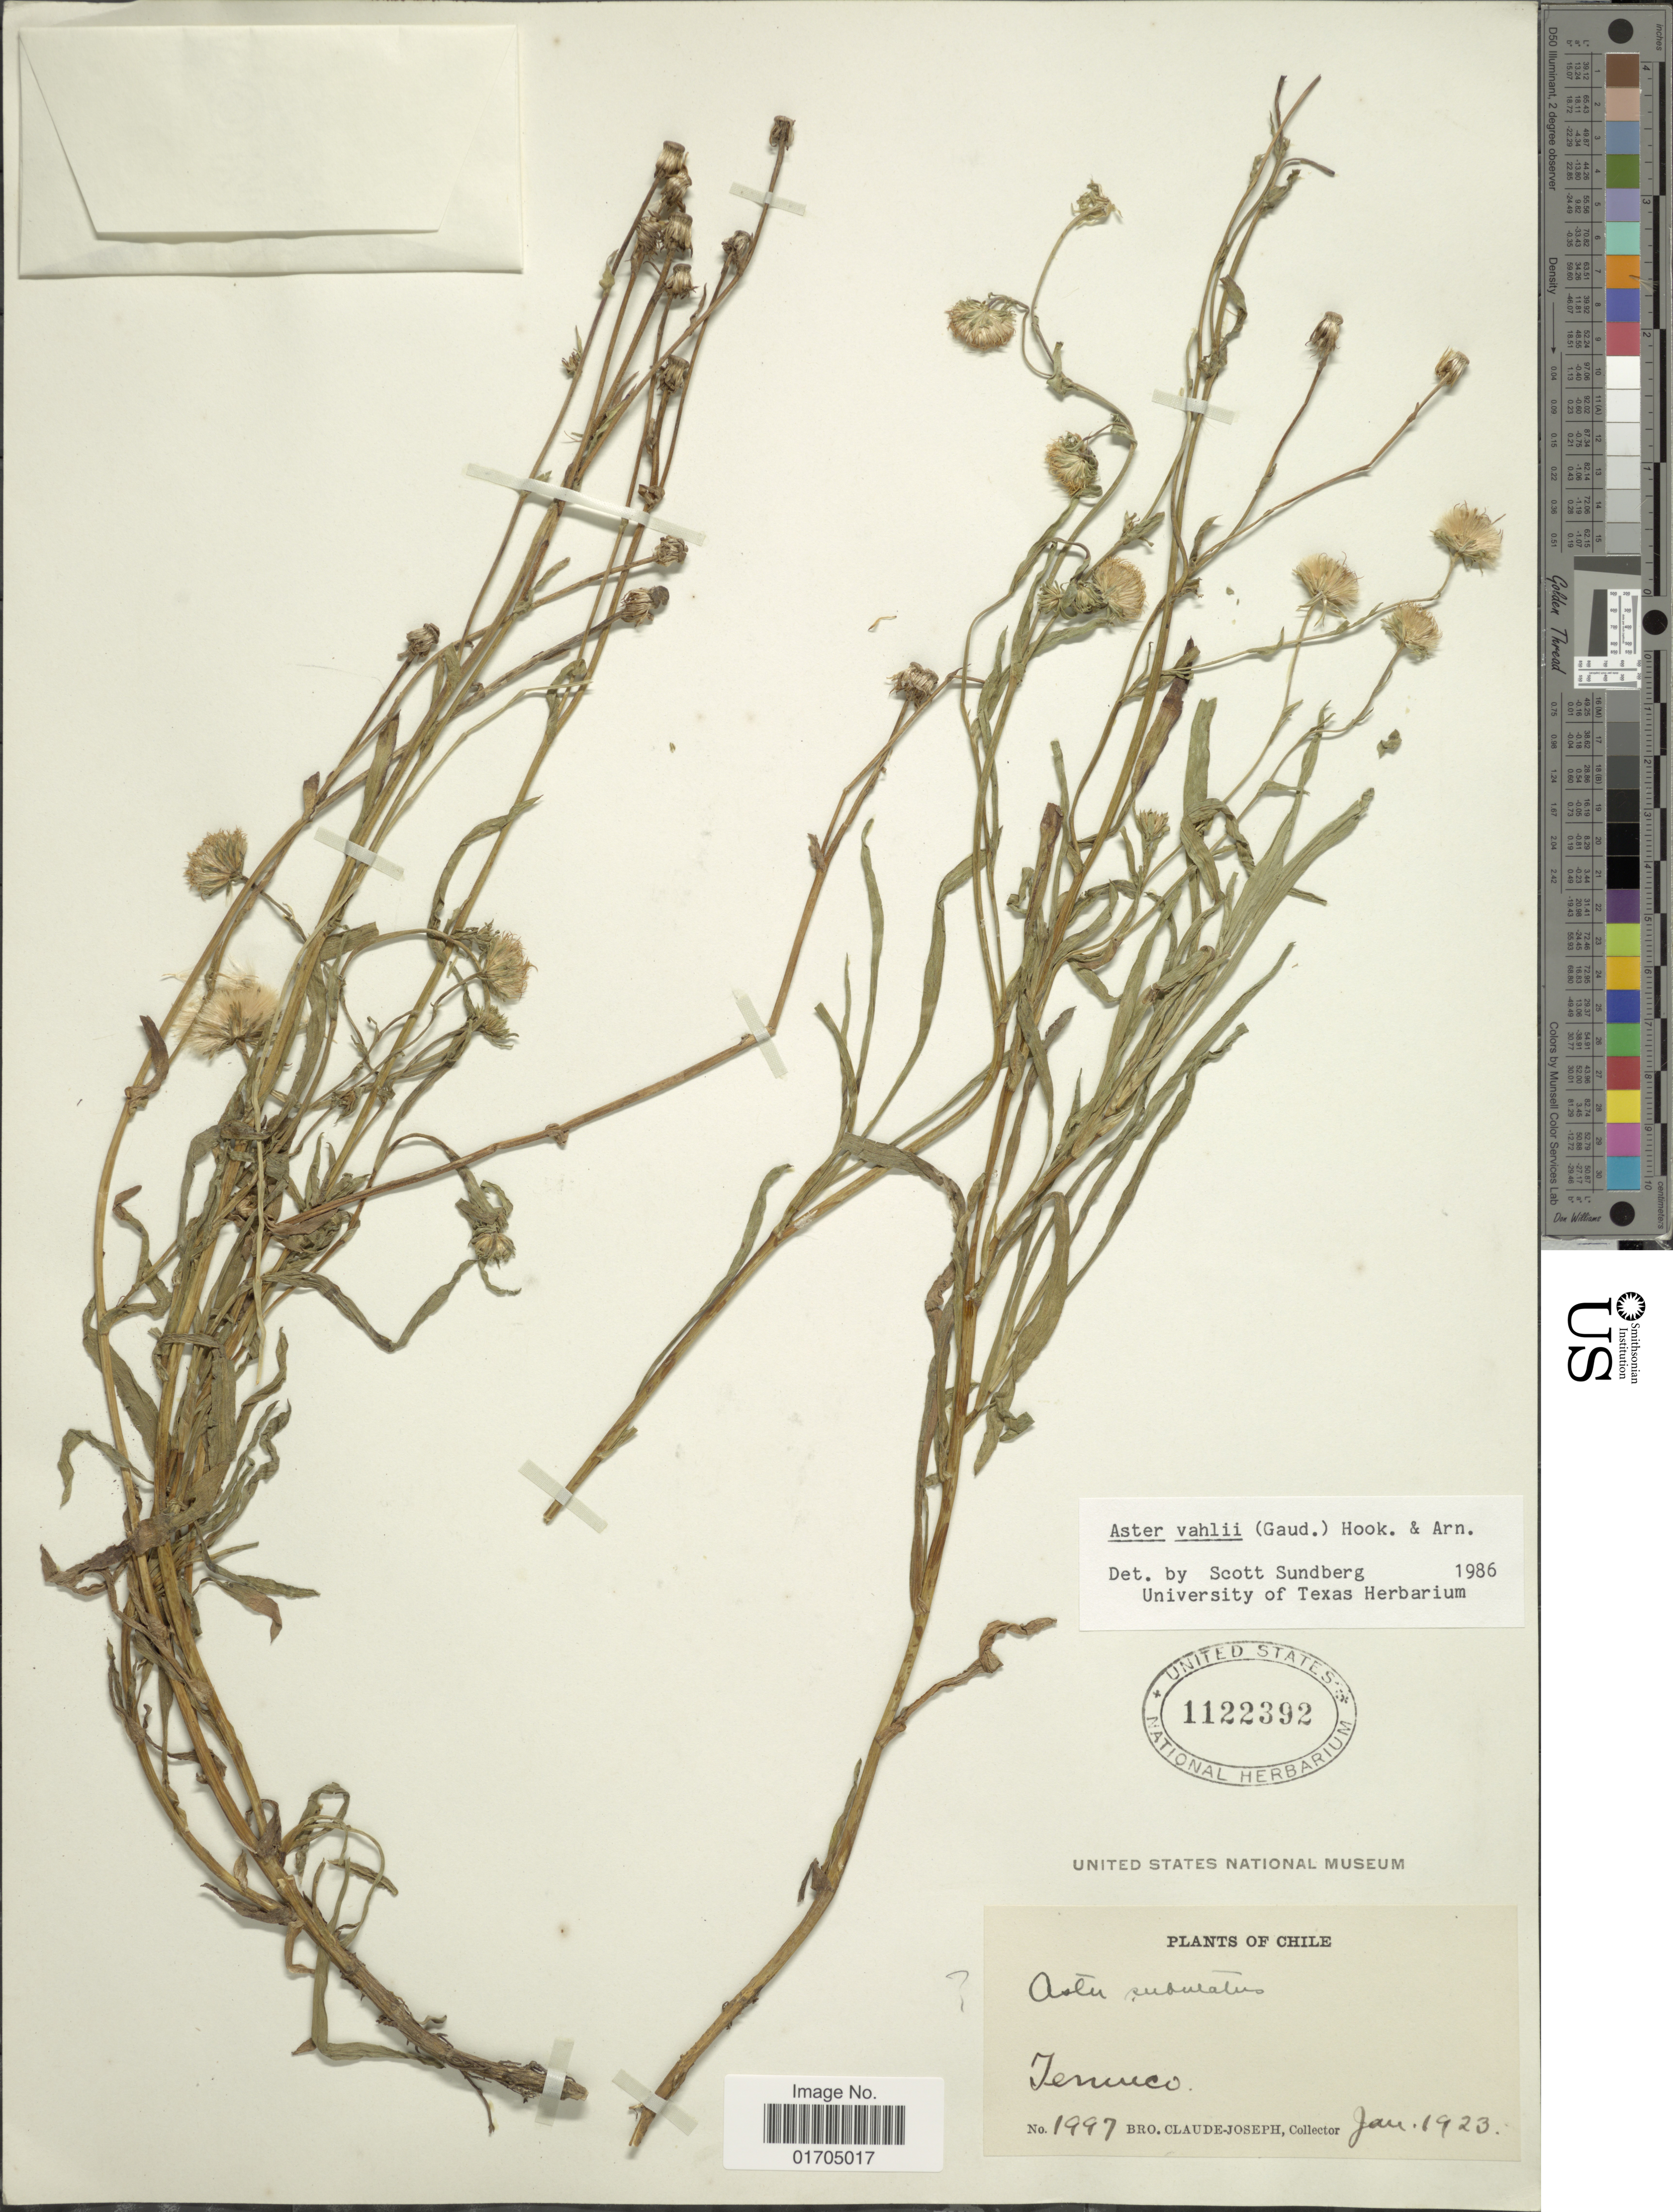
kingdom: Plantae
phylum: Tracheophyta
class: Magnoliopsida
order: Asterales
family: Asteraceae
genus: Symphyotrichum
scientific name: Symphyotrichum vahlii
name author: (Gaudich.) G.L. Nesom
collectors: Bro. Claude-Joseph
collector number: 1997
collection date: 1923-01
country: Chile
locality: Temuco.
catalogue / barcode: US 1122392